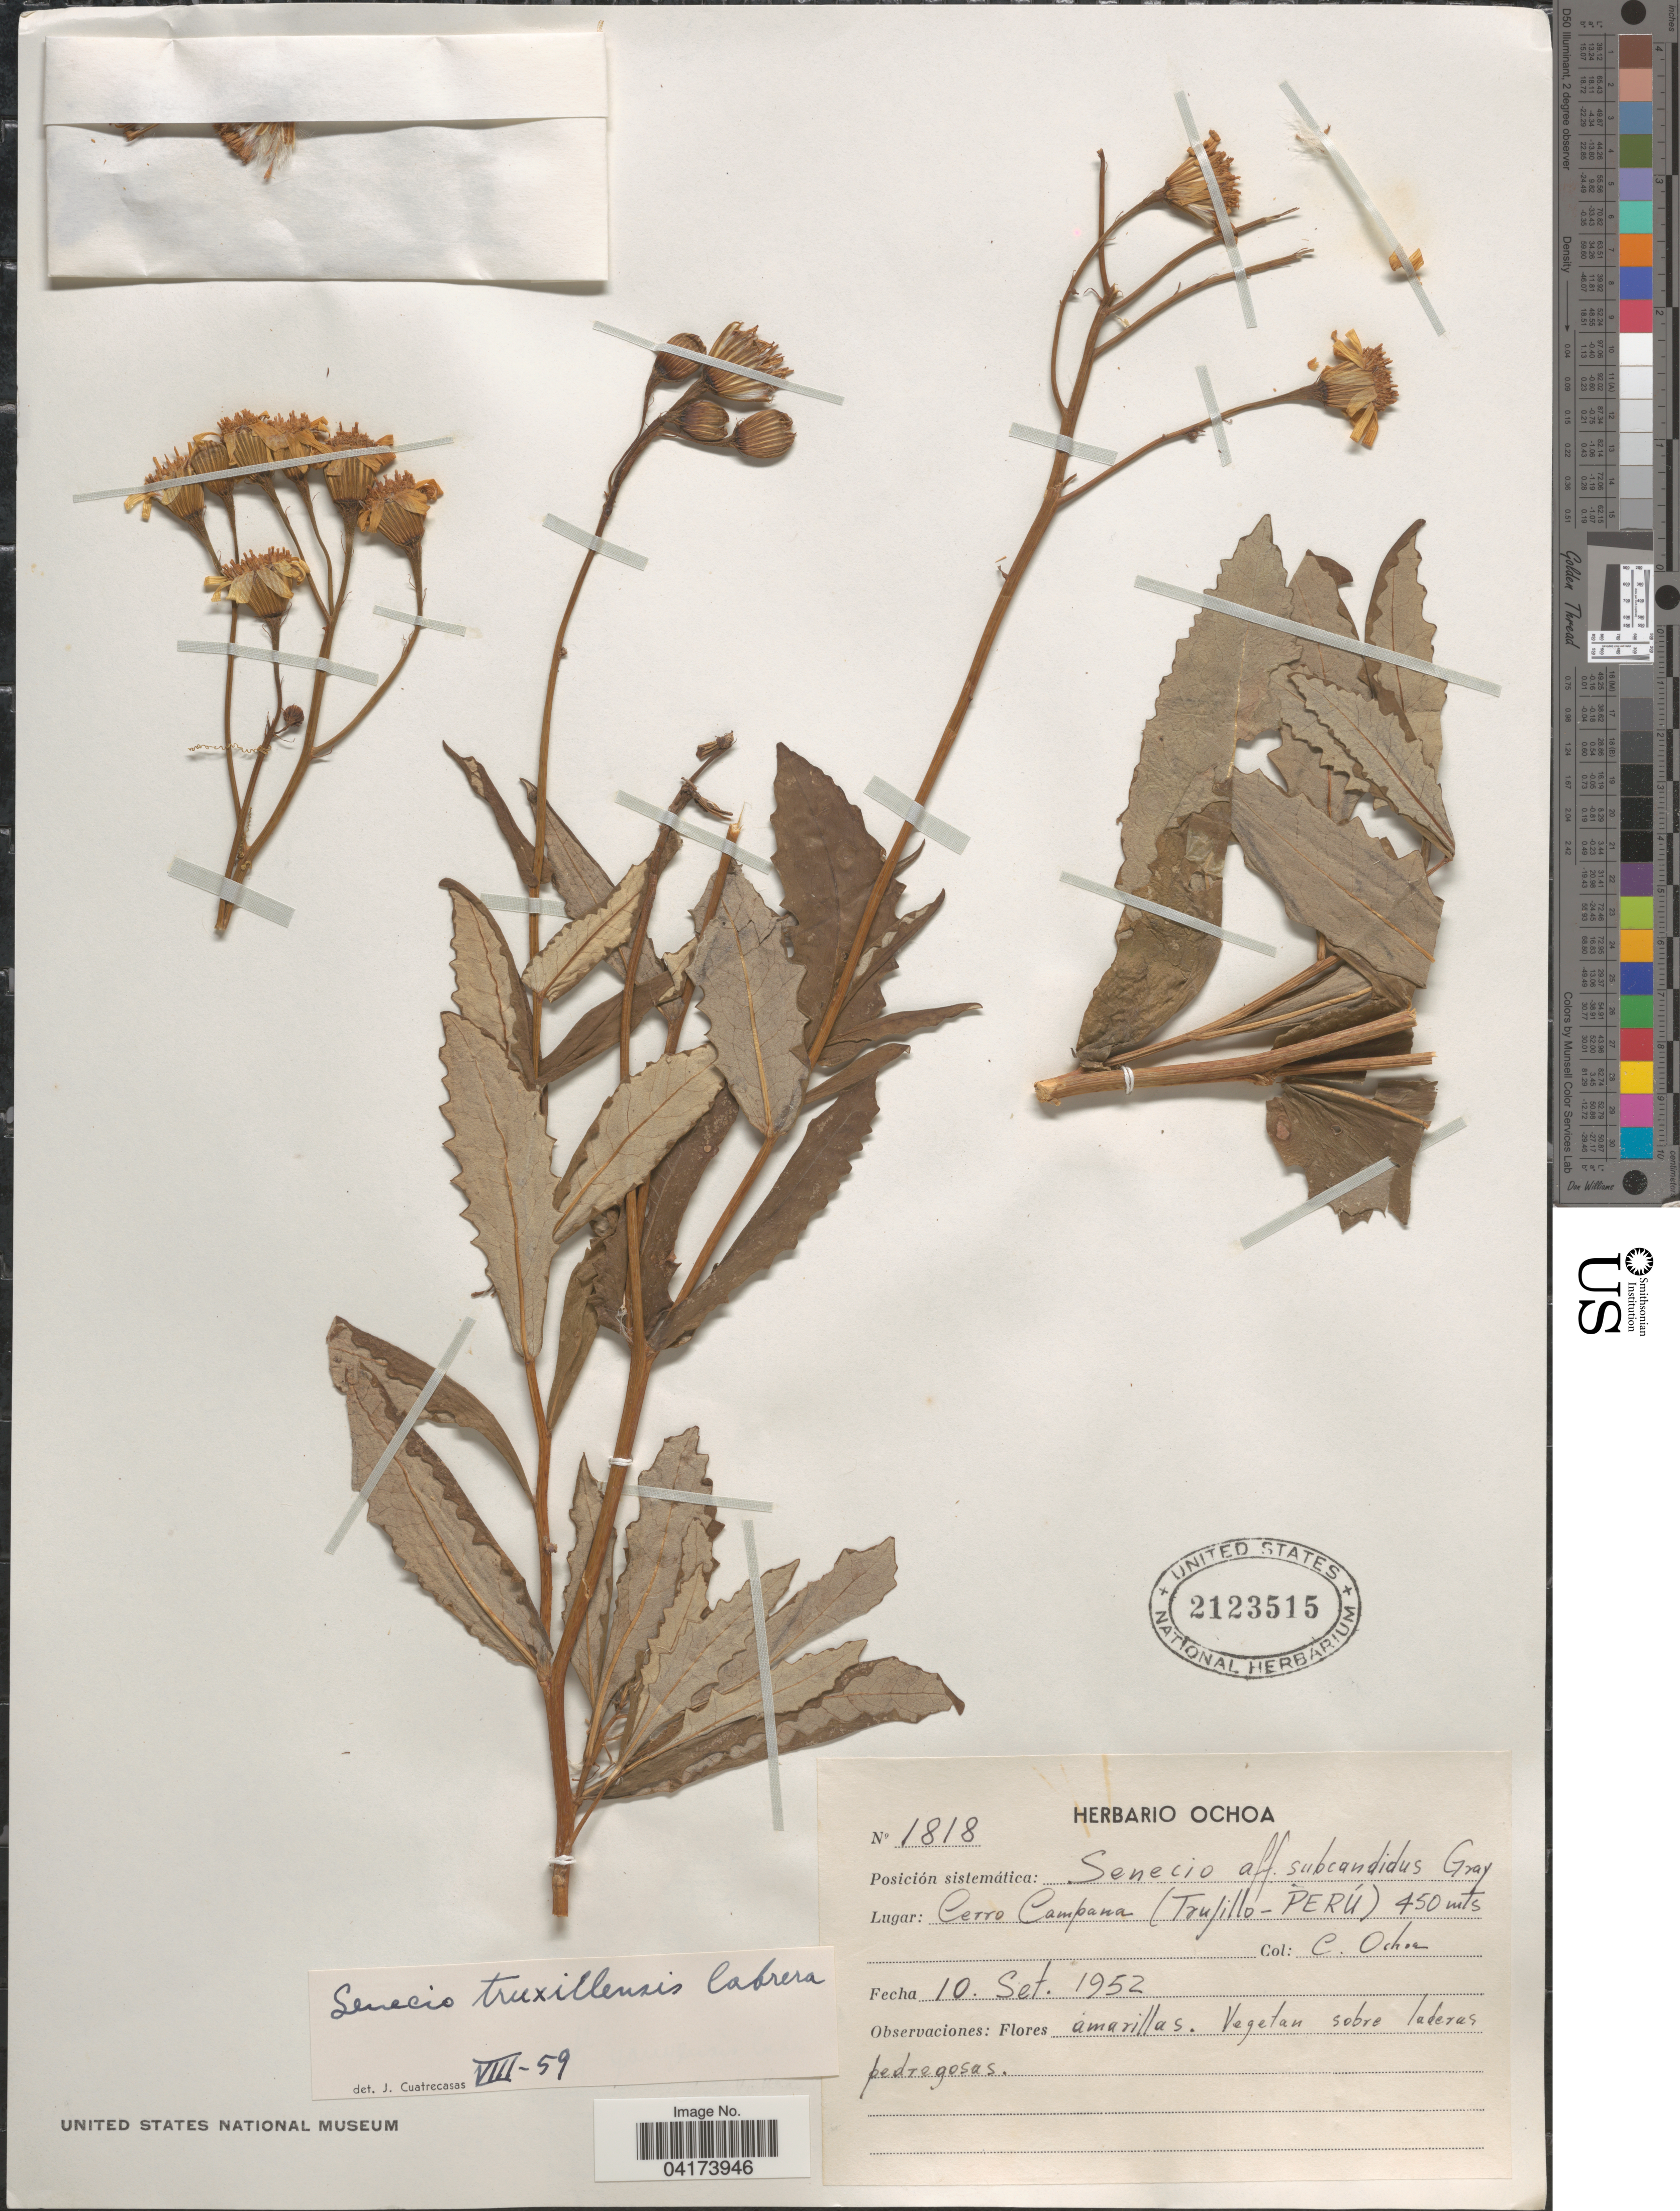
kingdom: Plantae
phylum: Tracheophyta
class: Magnoliopsida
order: Asterales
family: Asteraceae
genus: Senecio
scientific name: Senecio truxillensis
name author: Cabrera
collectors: C. Ochoa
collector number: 1818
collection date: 1952-09-10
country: Peru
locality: Cerro Campana (Trujillo).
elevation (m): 450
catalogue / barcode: US 2123515